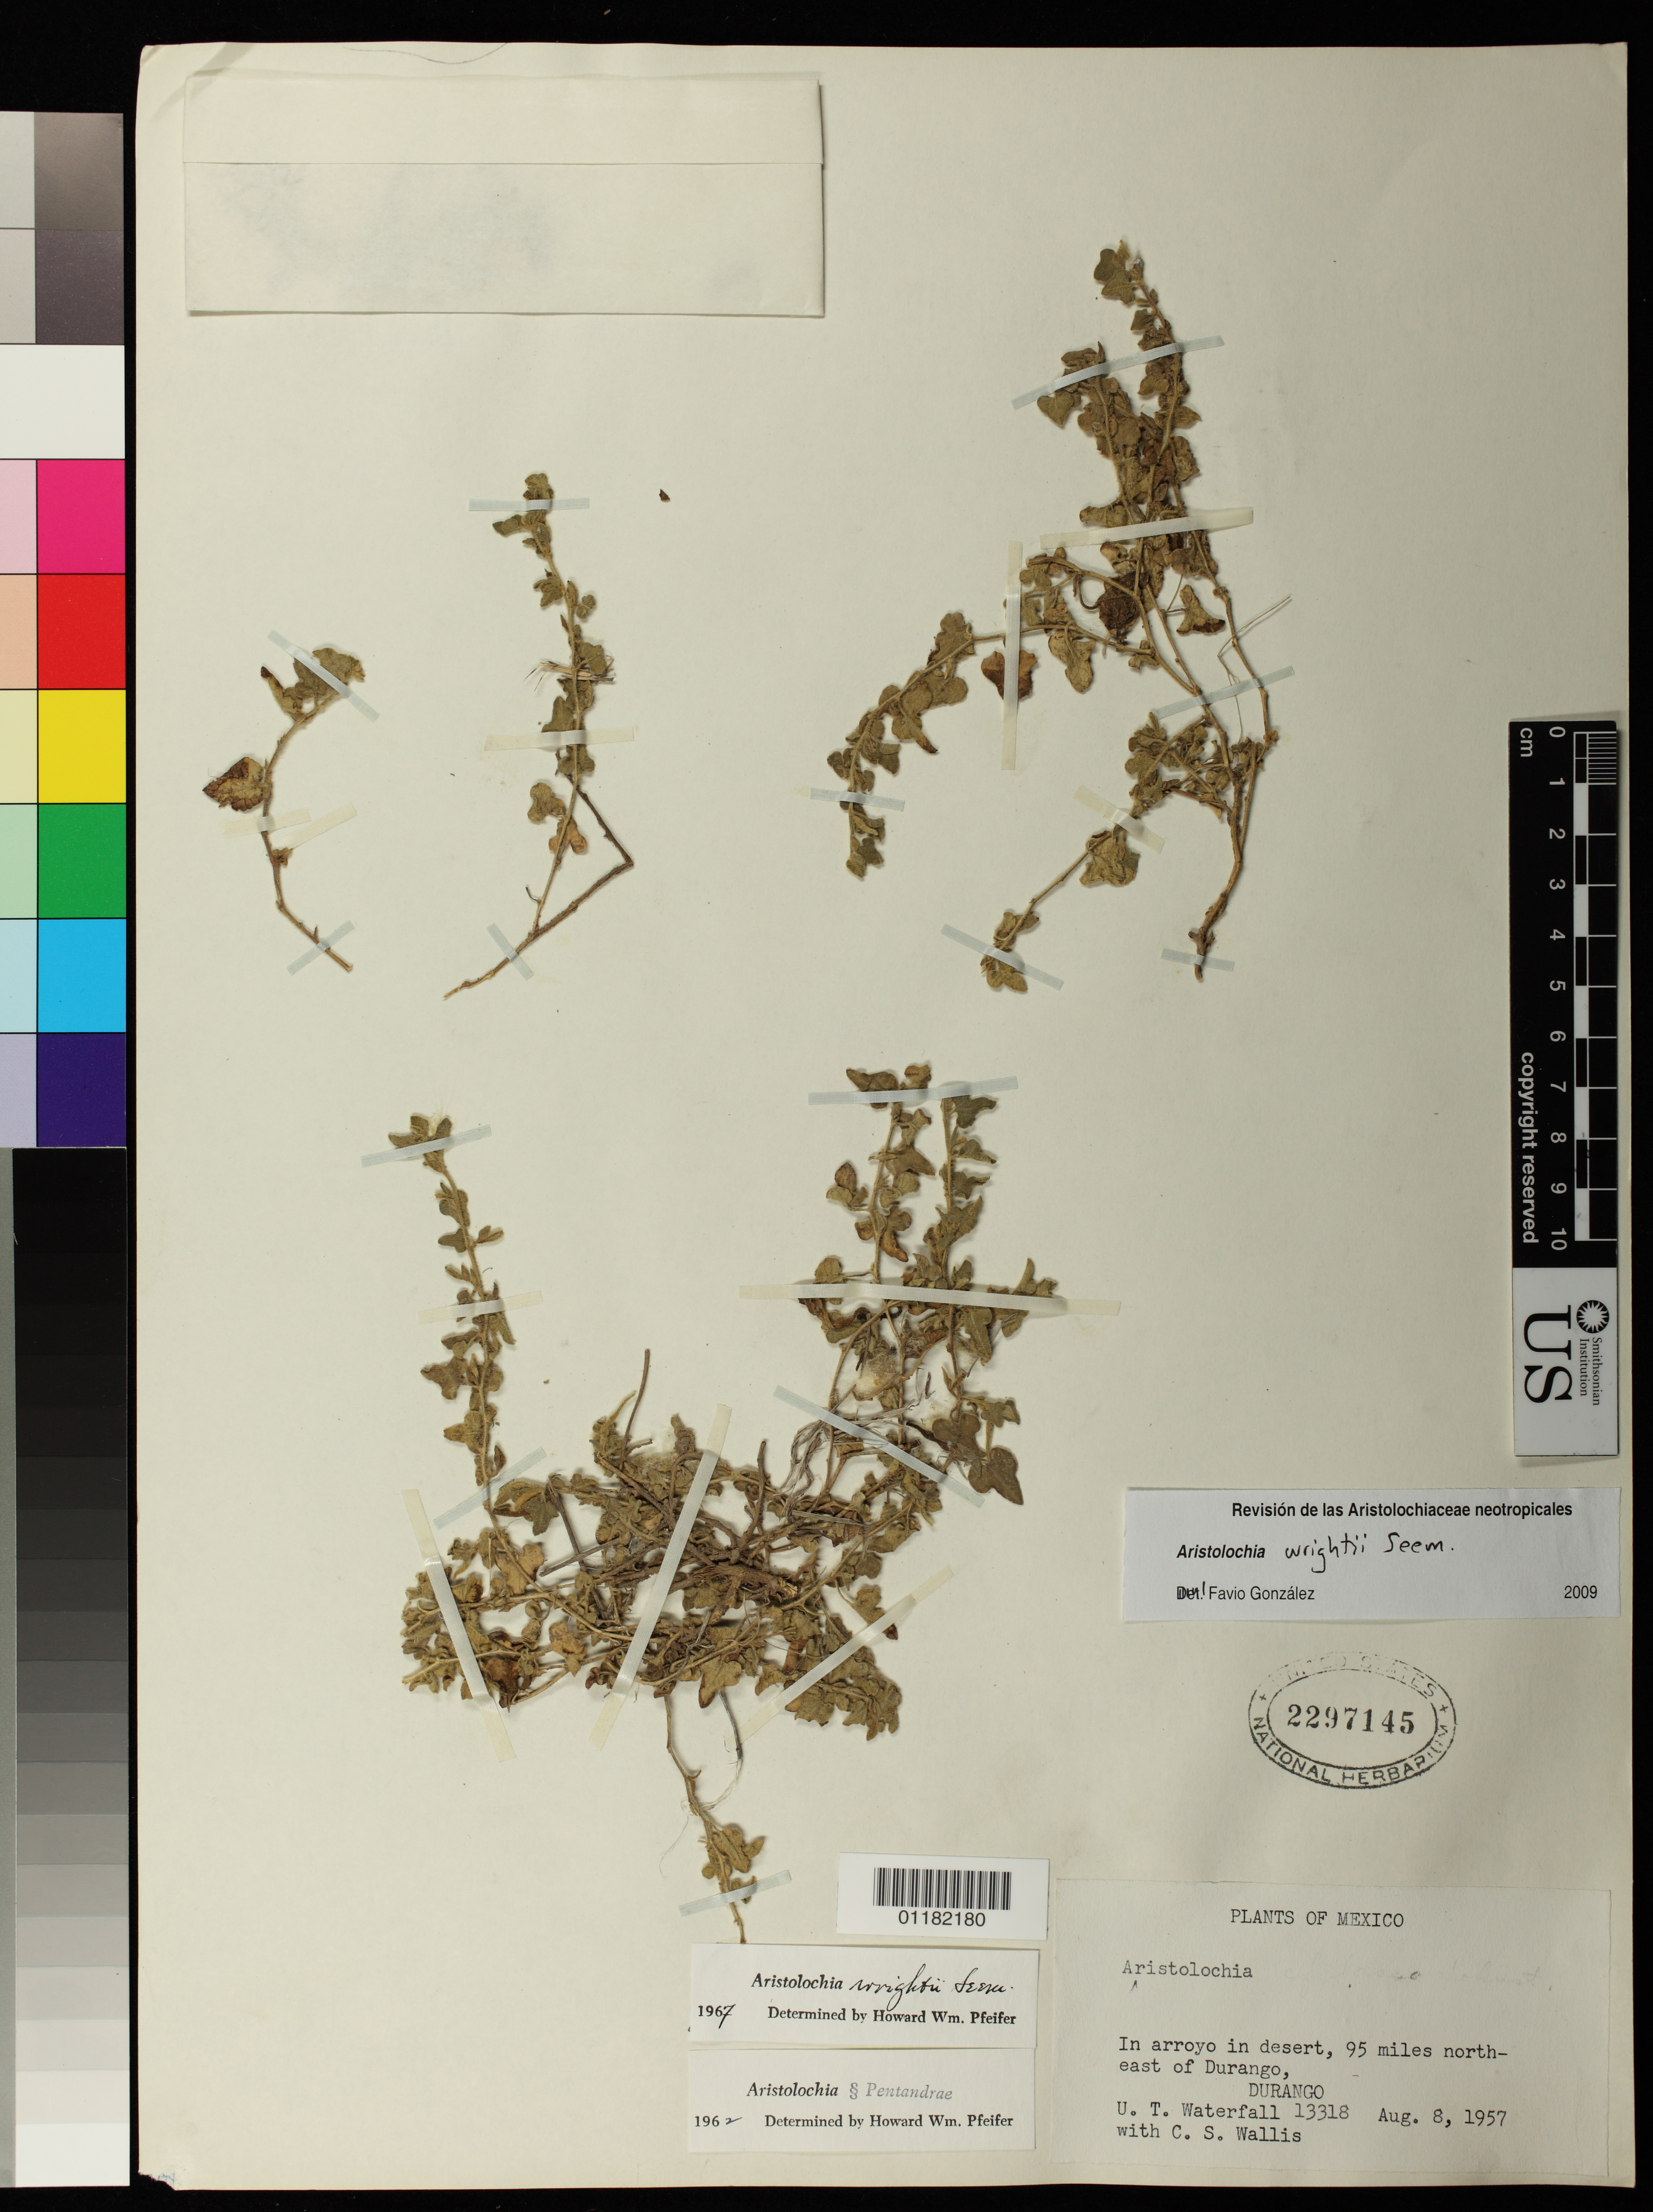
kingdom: Plantae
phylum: Tracheophyta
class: Magnoliopsida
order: Piperales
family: Aristolochiaceae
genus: Aristolochia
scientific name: Aristolochia wrightii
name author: Seem.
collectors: U. T. Waterfall & C. S. Wallis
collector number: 13318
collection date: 1957-08-08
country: Mexico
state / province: Durango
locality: In arroyo in desert, 95 miles north-east of Durango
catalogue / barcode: US 2297145